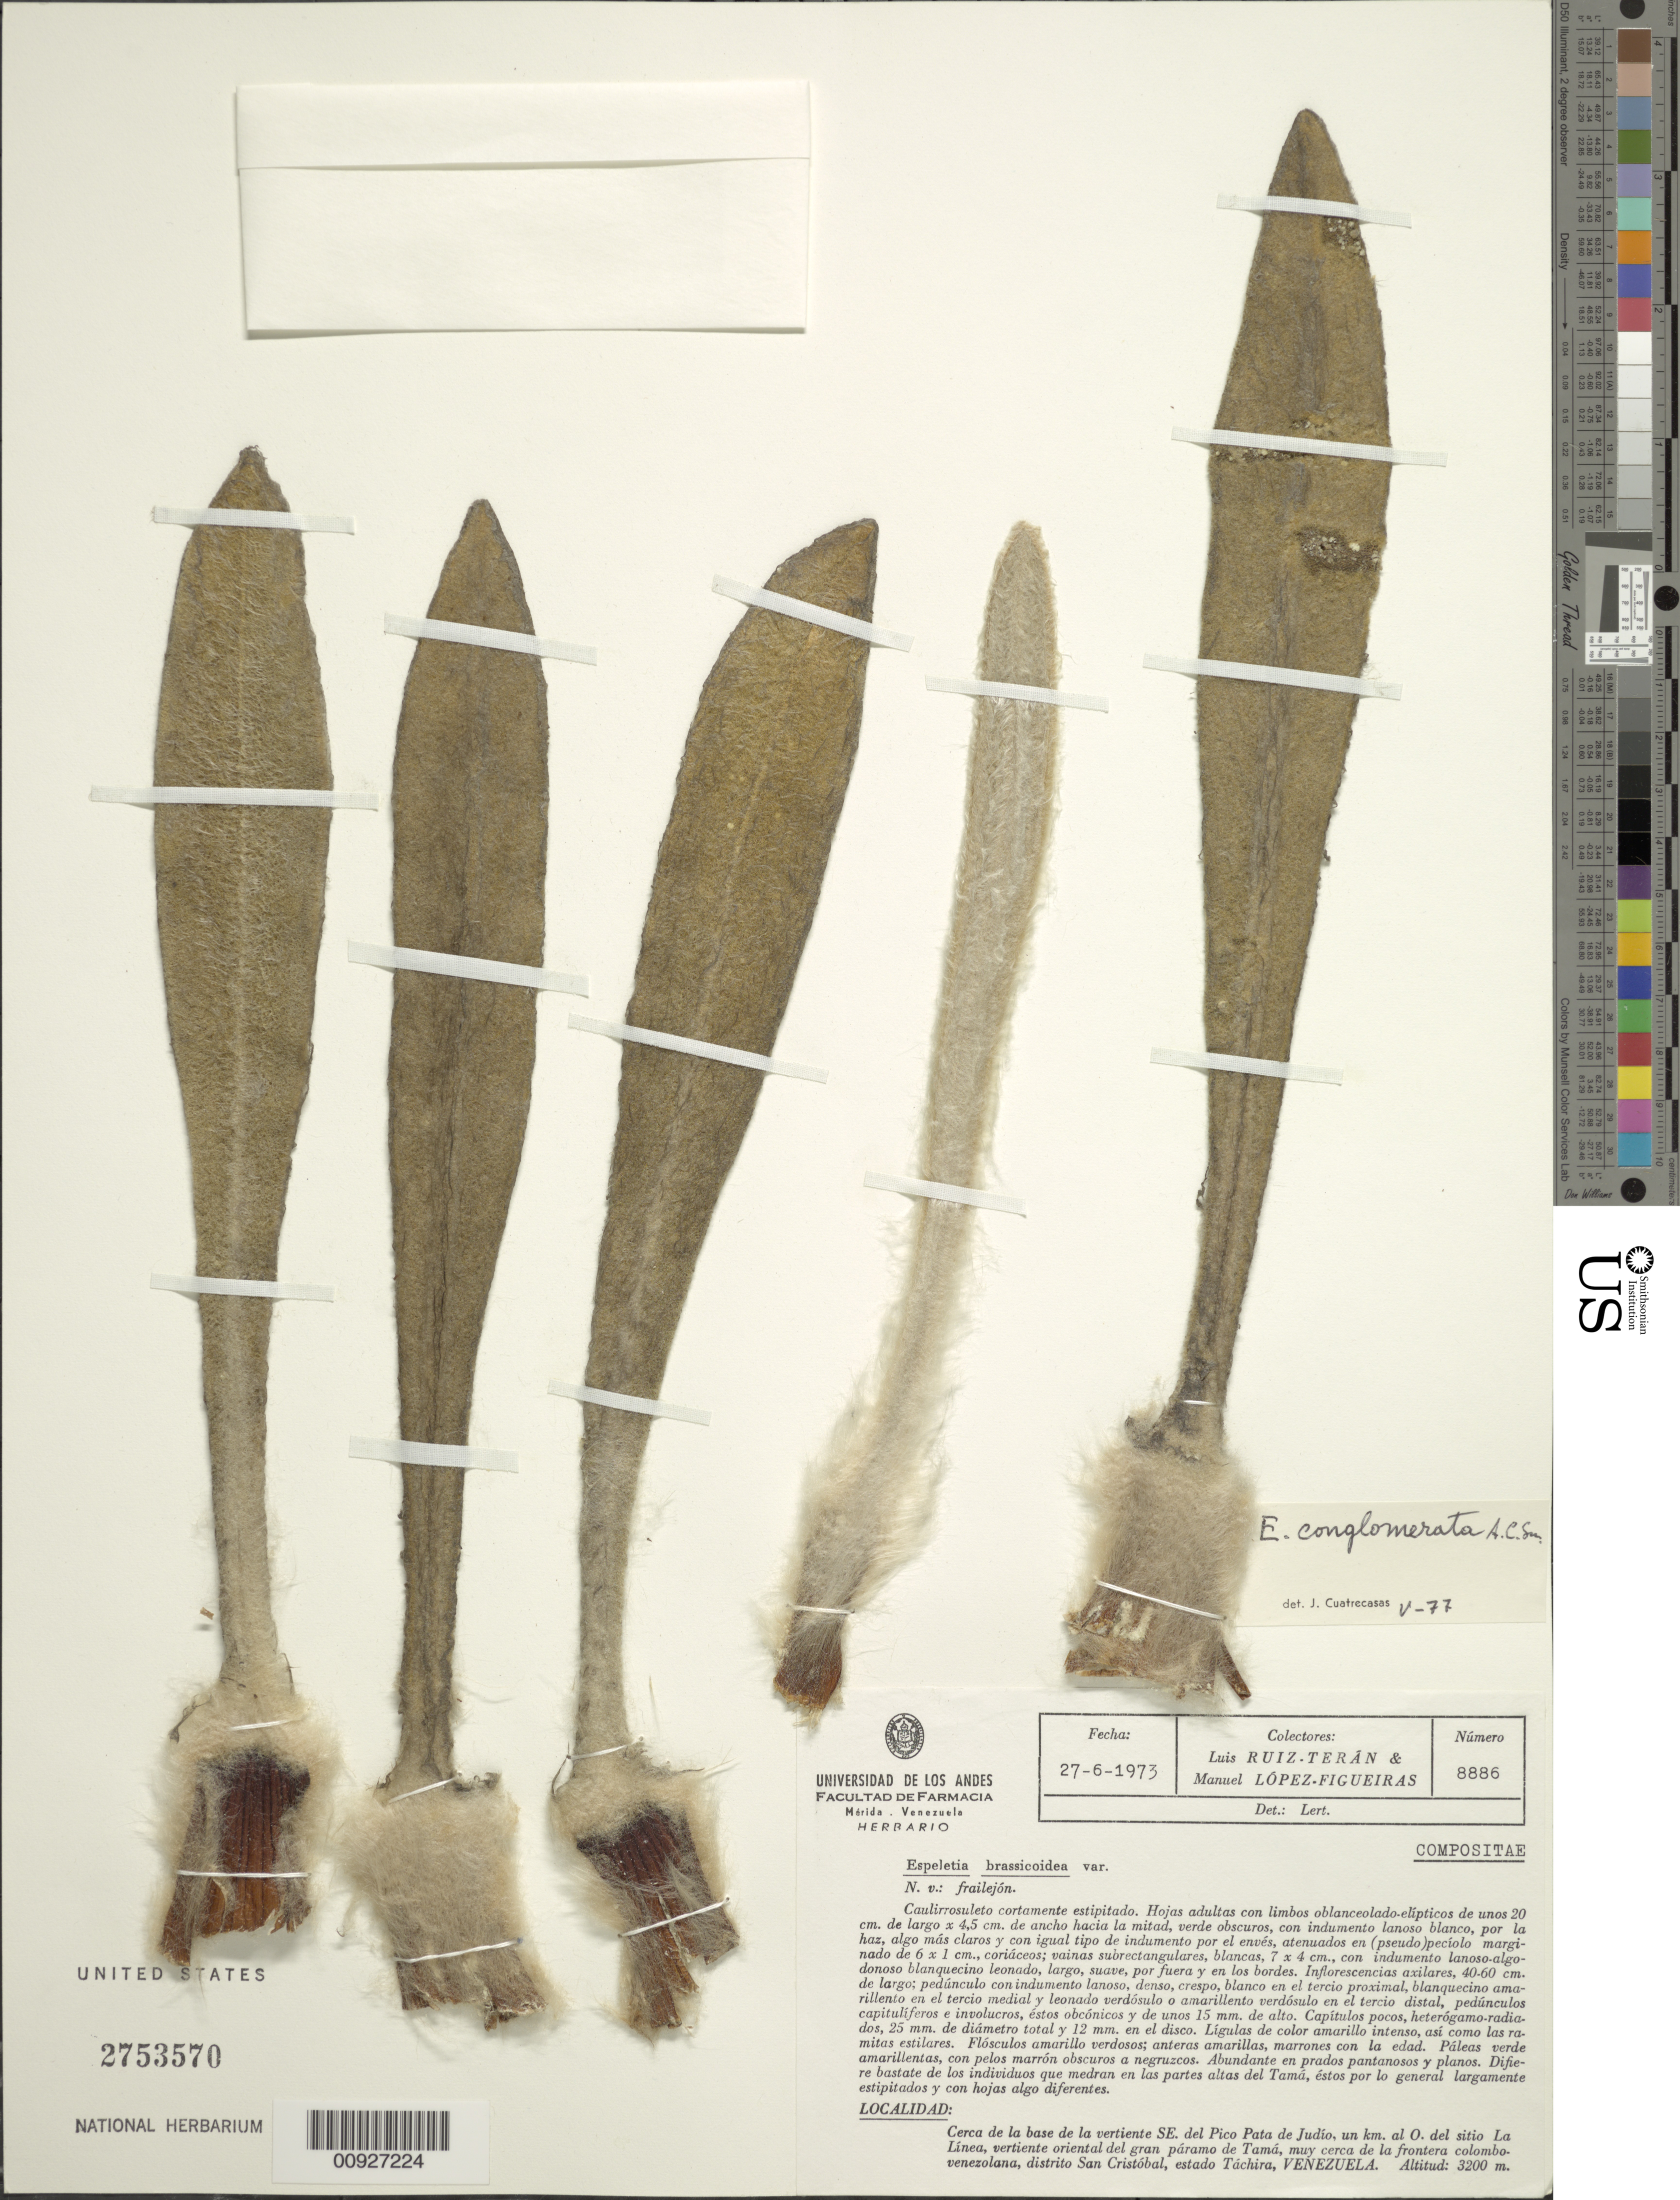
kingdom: Plantae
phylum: Tracheophyta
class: Magnoliopsida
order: Asterales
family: Asteraceae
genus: Espeletia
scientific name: Espeletia conglomerata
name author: A.C. Sm.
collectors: L. E. Ruíz-Terán & M. López Figueiras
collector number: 8886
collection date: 1973-06-27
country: Venezuela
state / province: Táchira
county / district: San Cristóbal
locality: Cerca de la base de la vertiente SE. del Pico Pata de Judío, un km. al O. del sitio La Línea, vertiente oriental del gran páramo de Tamá, muy cerca de la frontera colombo-venezolana, distrito San Cristóbal.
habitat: Abundante en prados pantanosos y planos.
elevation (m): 3200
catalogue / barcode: US 2753570